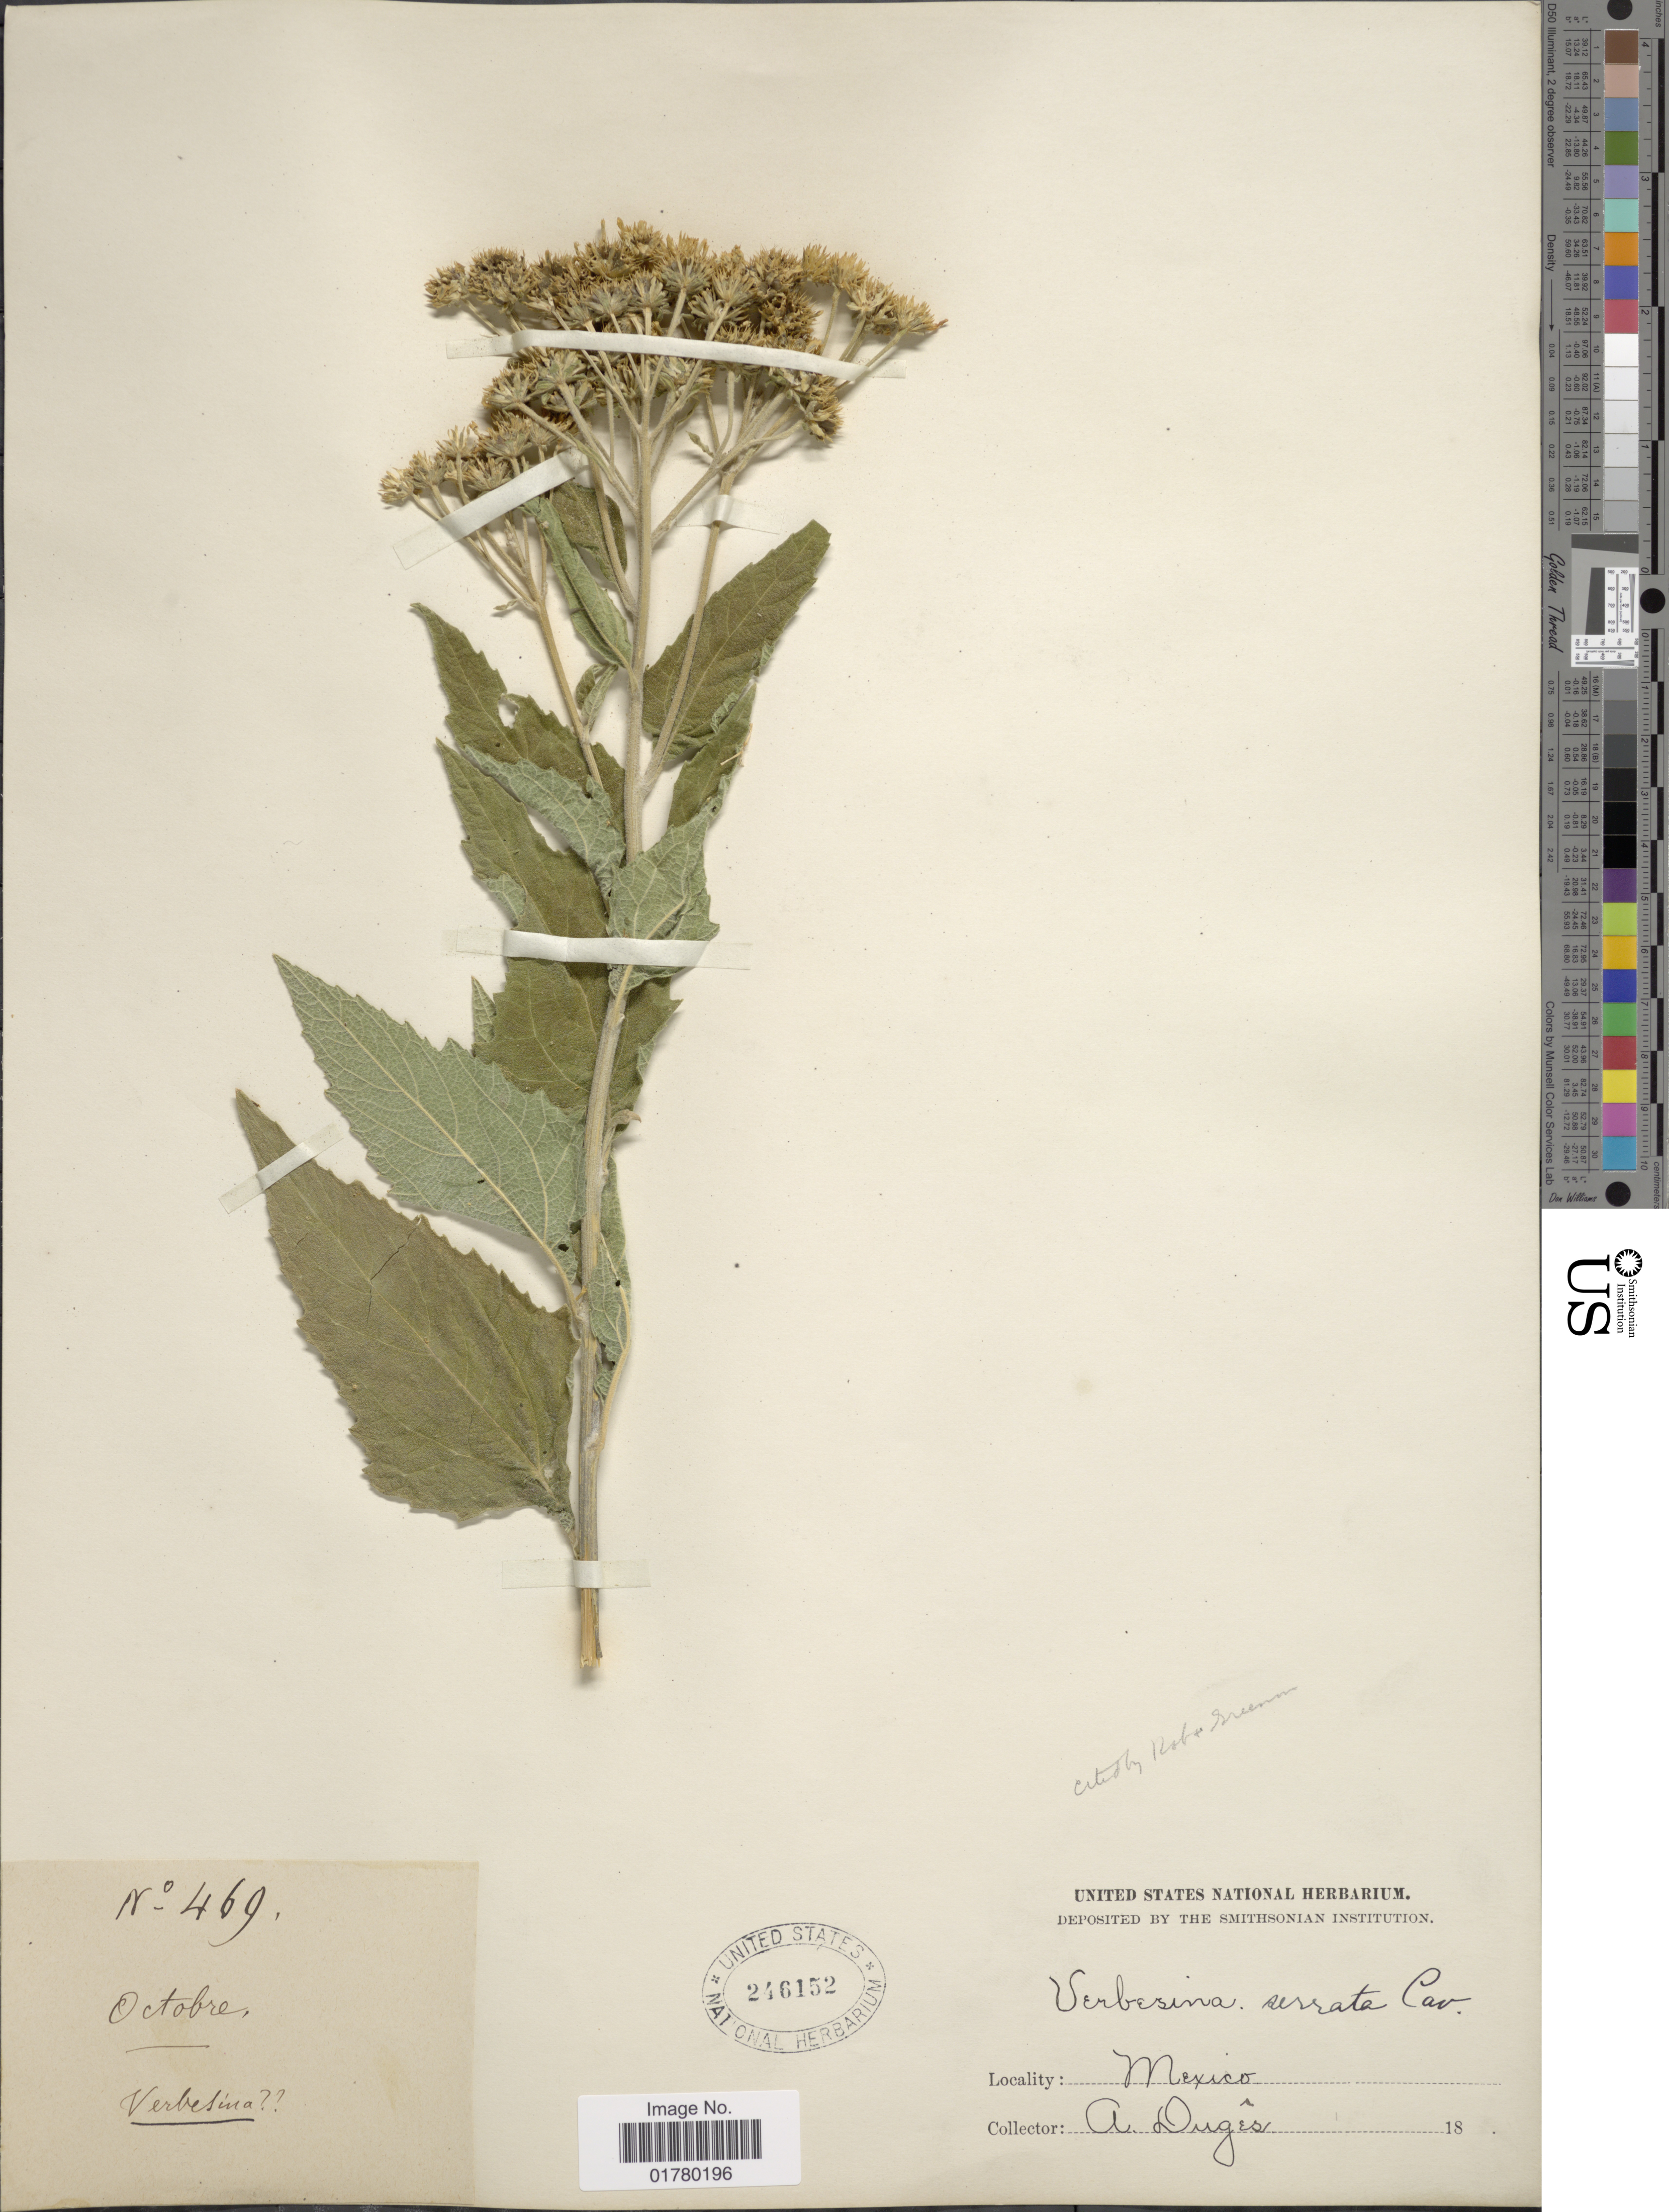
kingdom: Plantae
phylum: Tracheophyta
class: Magnoliopsida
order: Asterales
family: Asteraceae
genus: Verbesina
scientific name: Verbesina serrata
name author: Cav.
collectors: A. Duges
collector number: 469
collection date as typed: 18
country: Mexico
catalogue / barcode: US 246152